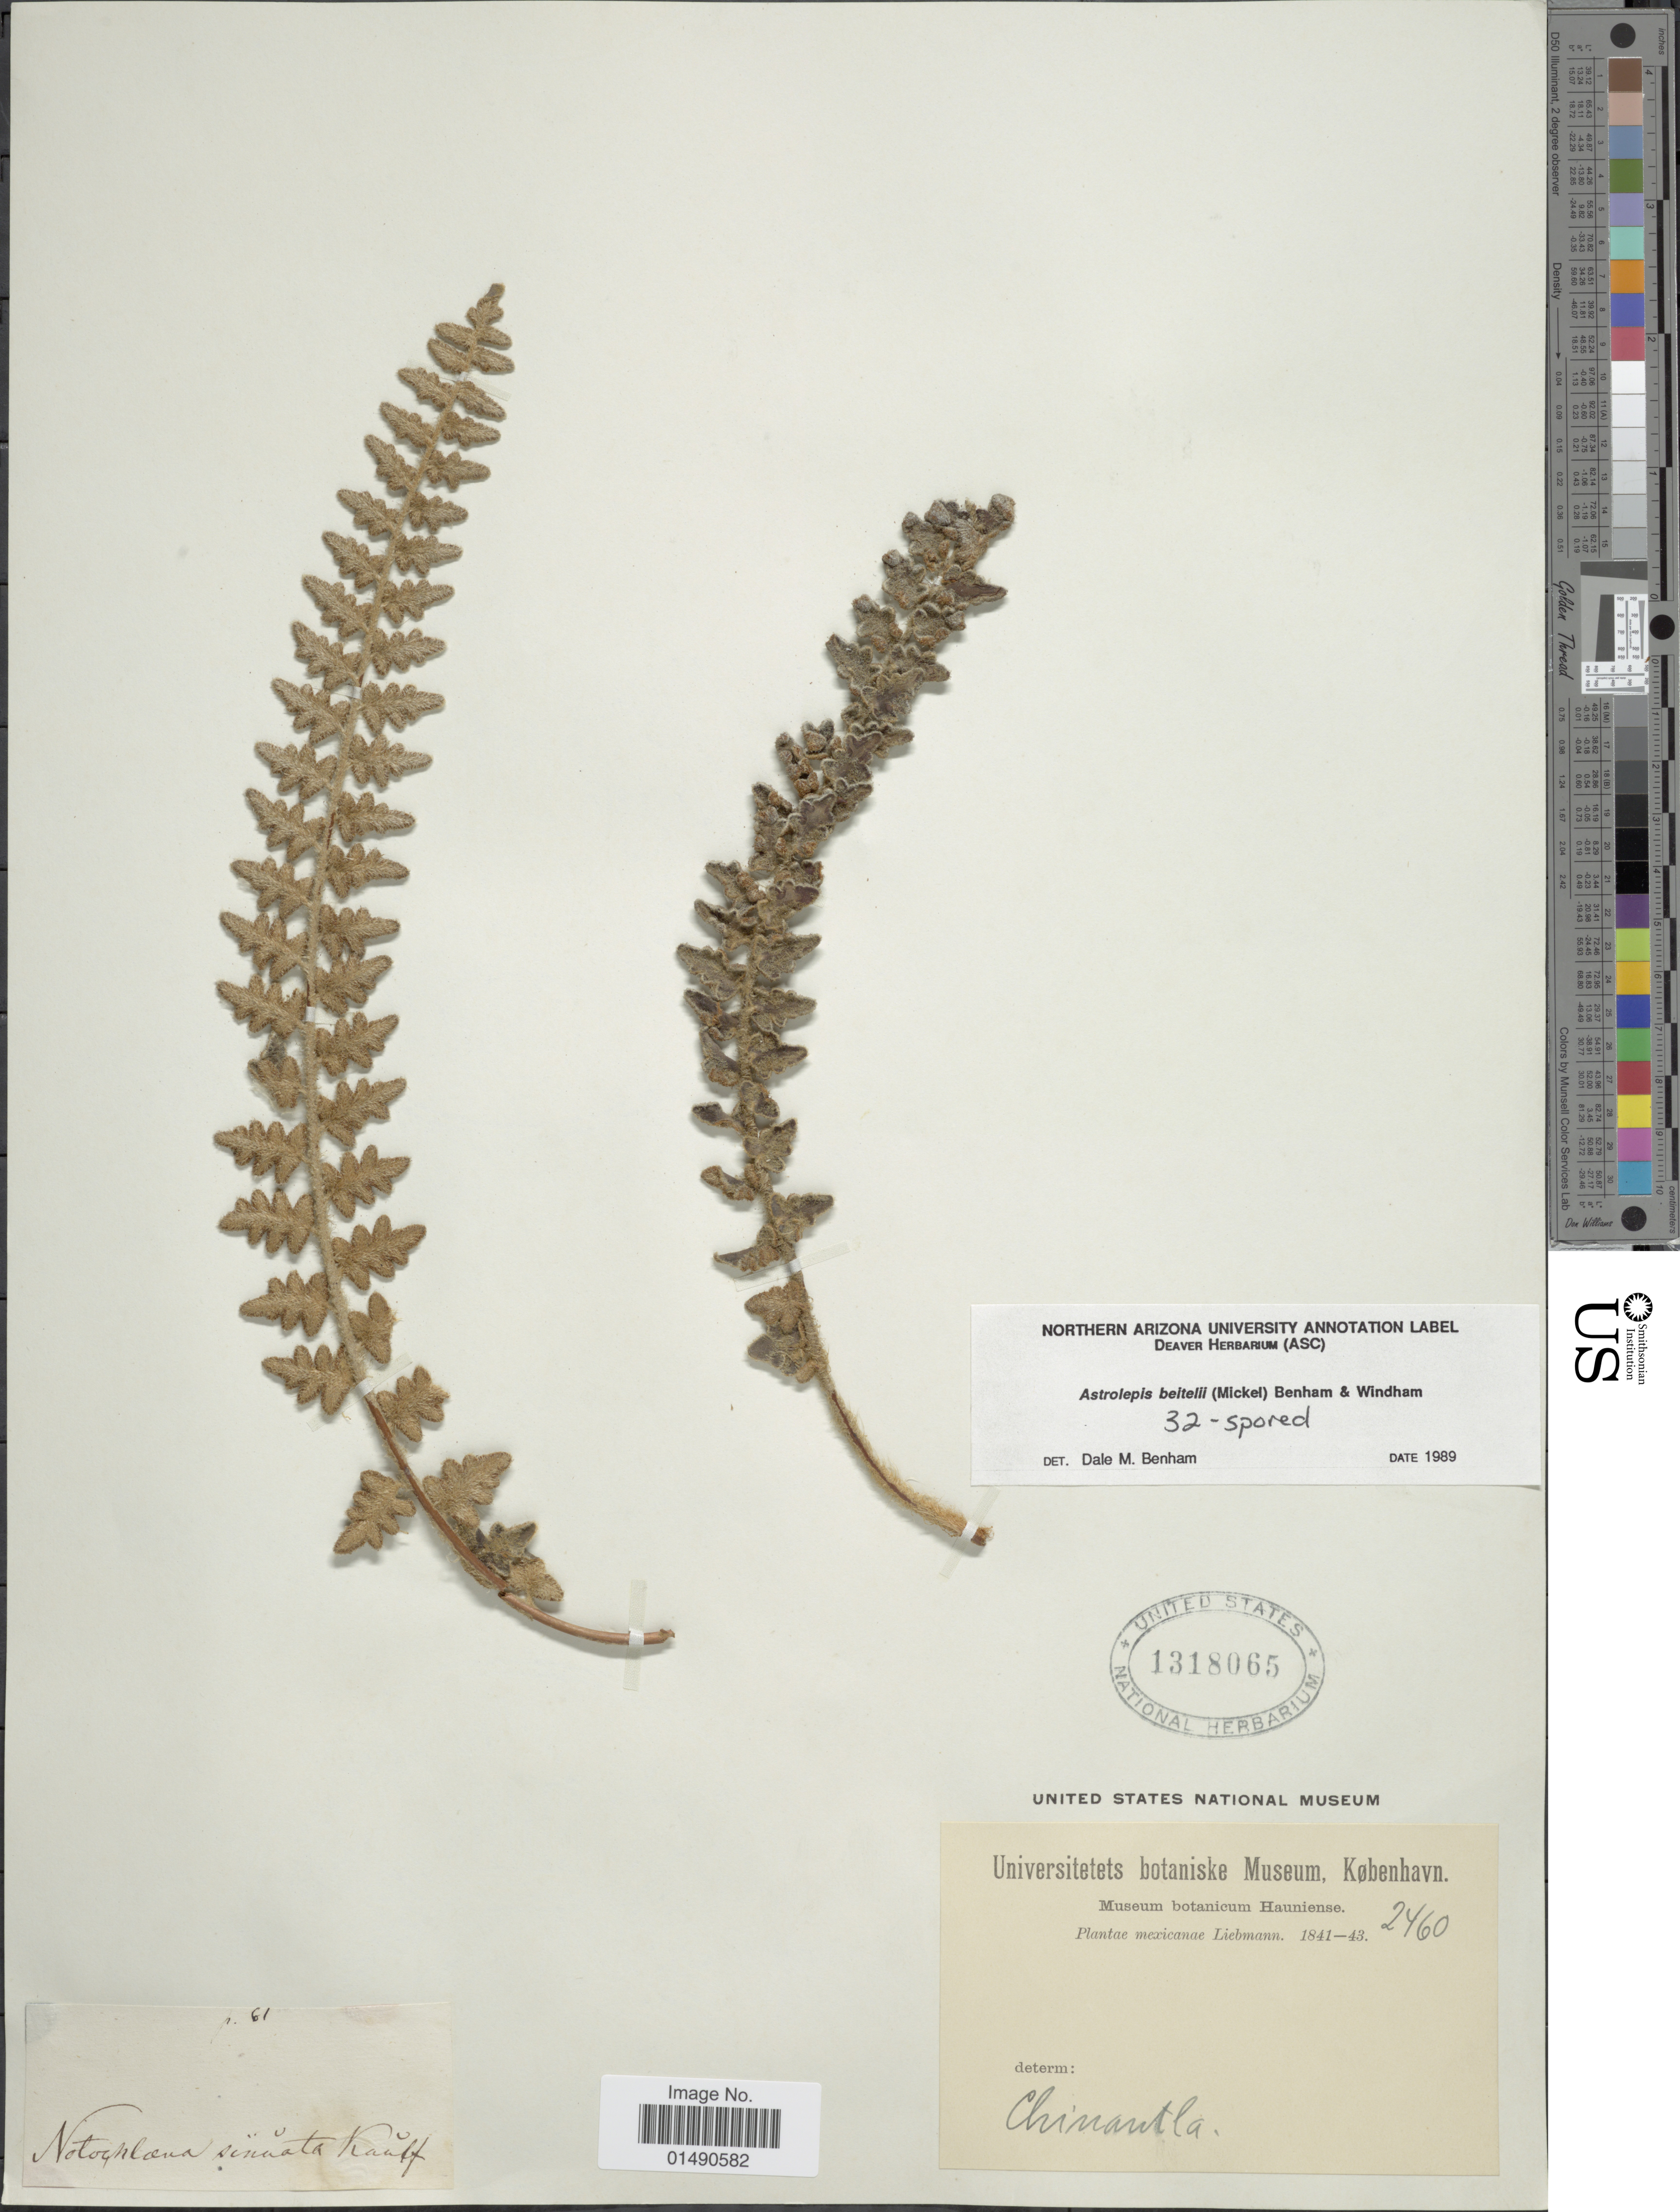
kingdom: Plantae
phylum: Tracheophyta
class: Polypodiopsida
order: Polypodiales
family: Pteridaceae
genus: Astrolepis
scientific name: Astrolepis laevis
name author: (Mart. & Ikonn.-Gal.) Mickel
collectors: Liebmann, --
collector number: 2460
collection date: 1841/1843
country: Mexico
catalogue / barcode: US 1318065